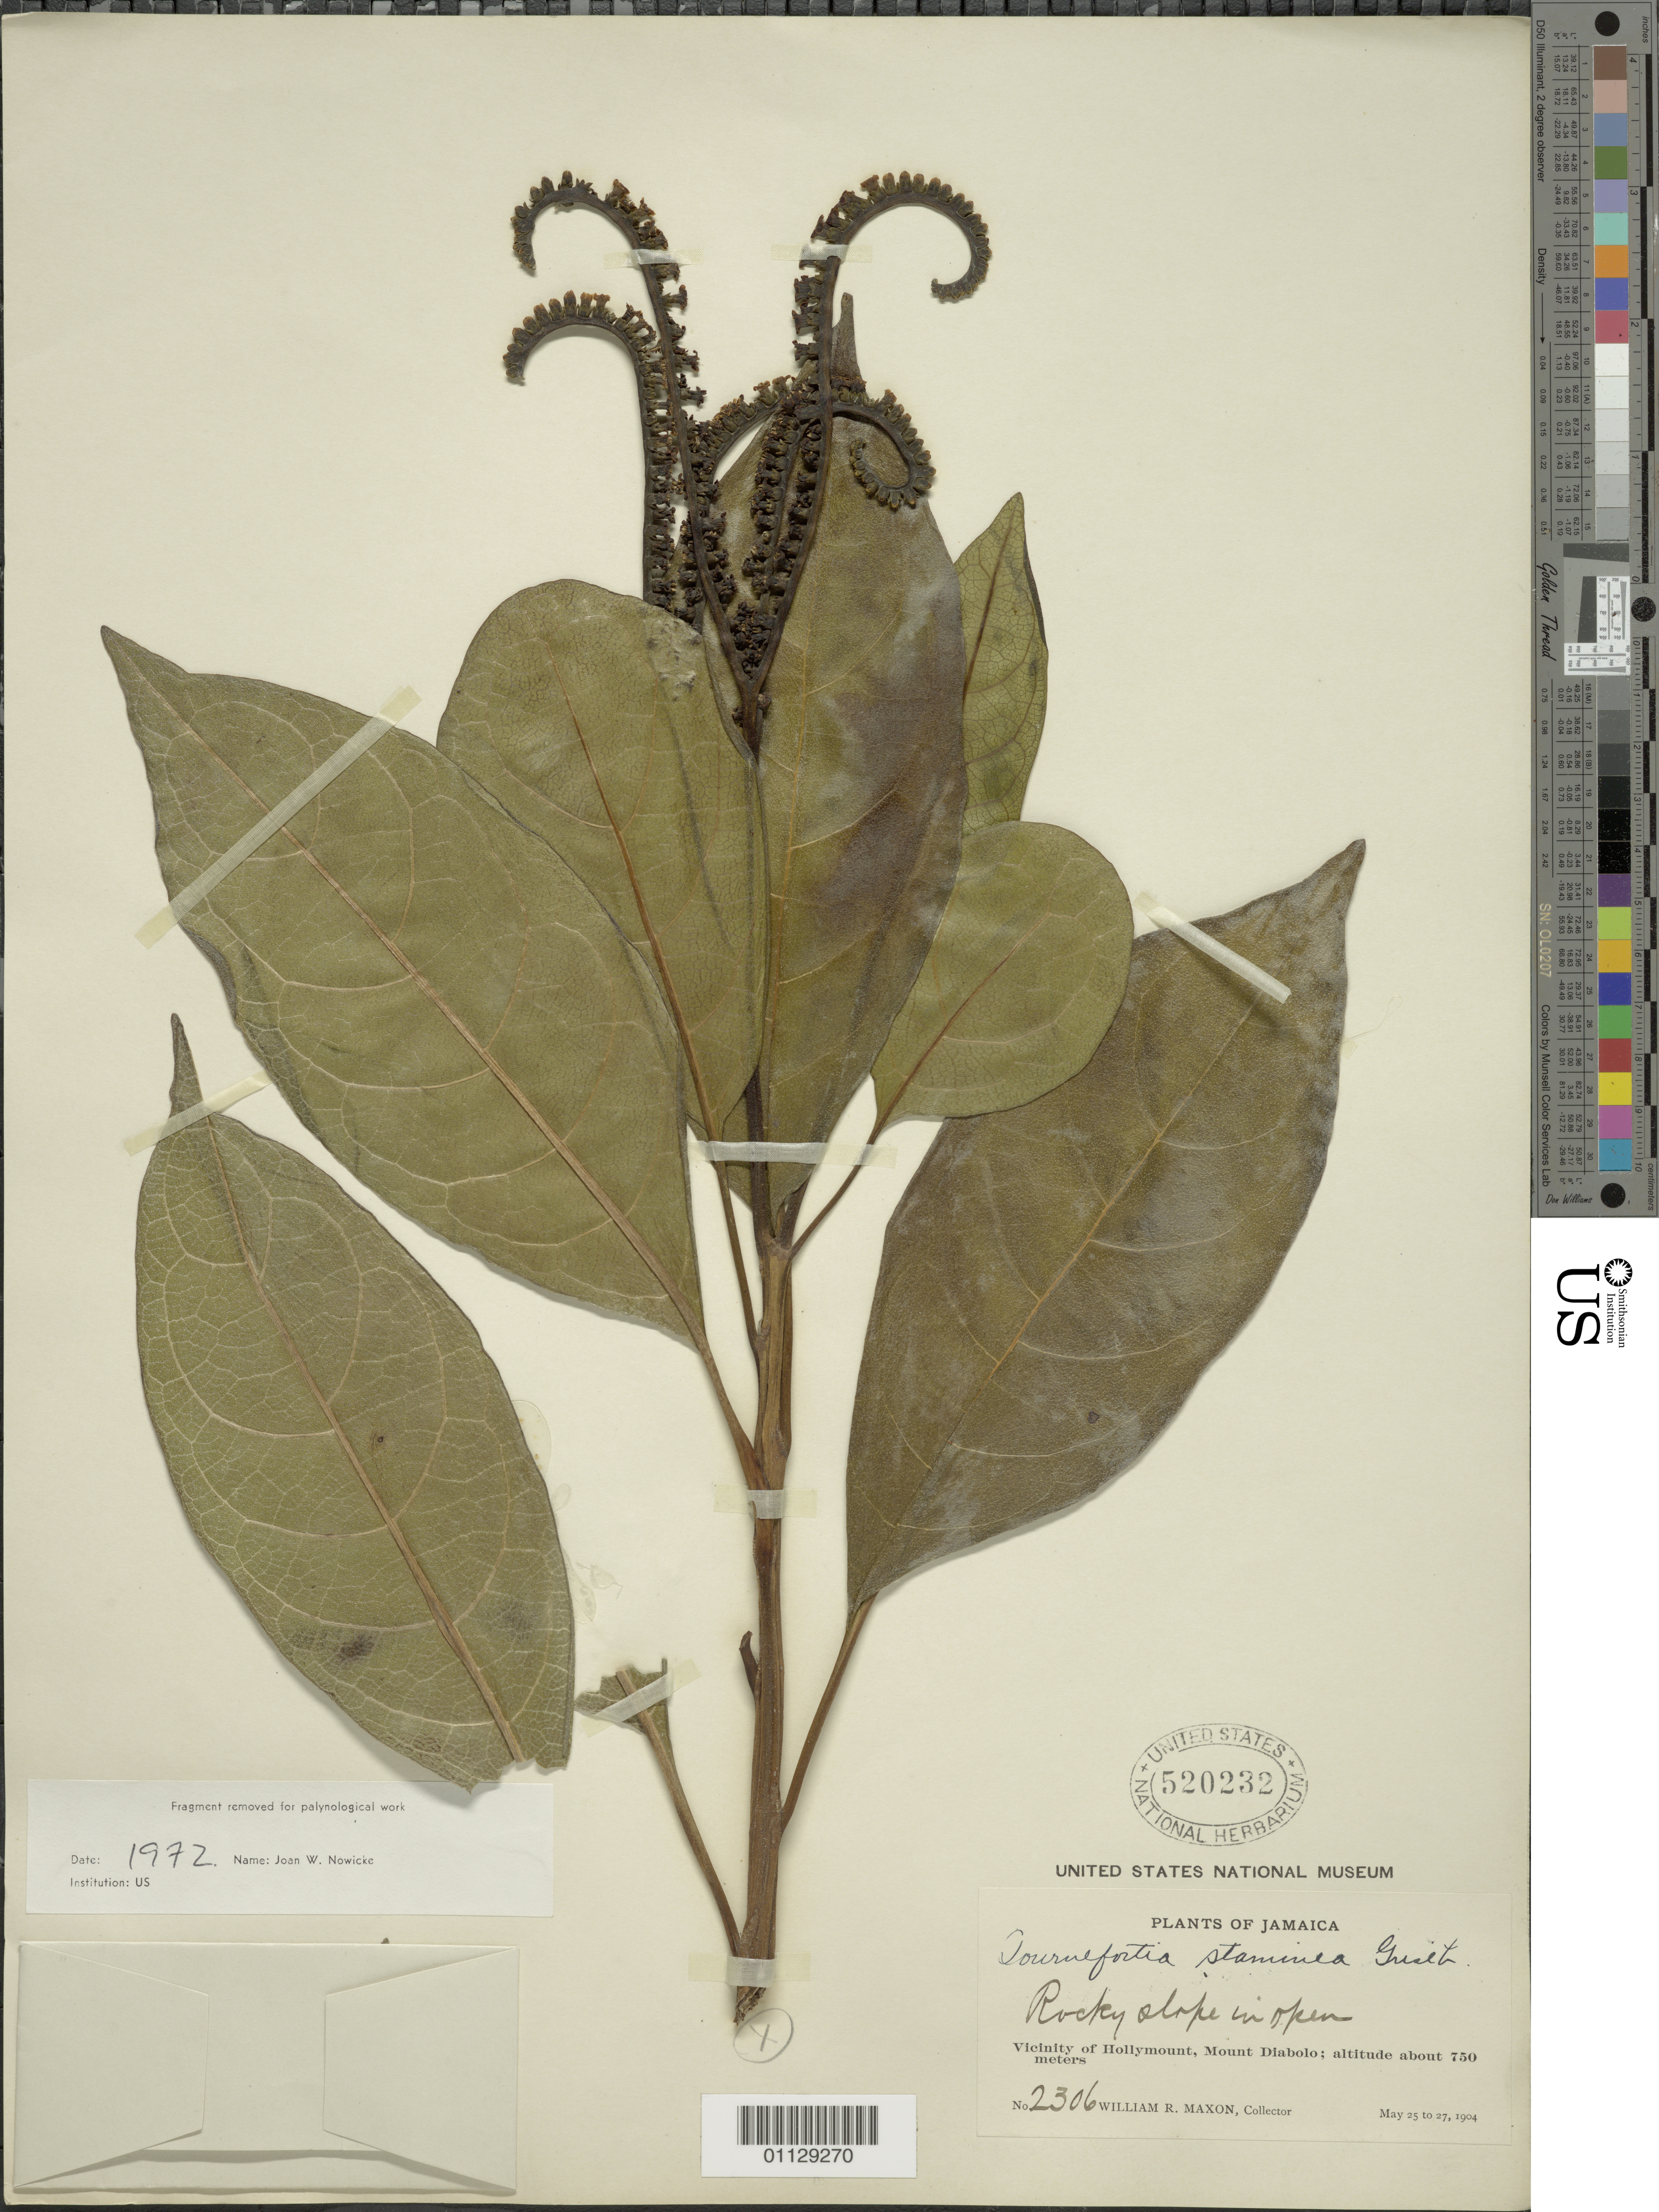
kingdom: Plantae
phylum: Tracheophyta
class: Magnoliopsida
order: Boraginales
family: Heliotropiaceae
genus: Tournefortia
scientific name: Tournefortia staminea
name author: Griseb.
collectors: W. R. Maxon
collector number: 2306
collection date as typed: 25 May 1904 to 27 Apr 1904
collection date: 1904-04-27/1904-05-25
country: Jamaica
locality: Hollymount, Mount Diabolo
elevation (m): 750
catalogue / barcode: US 520232